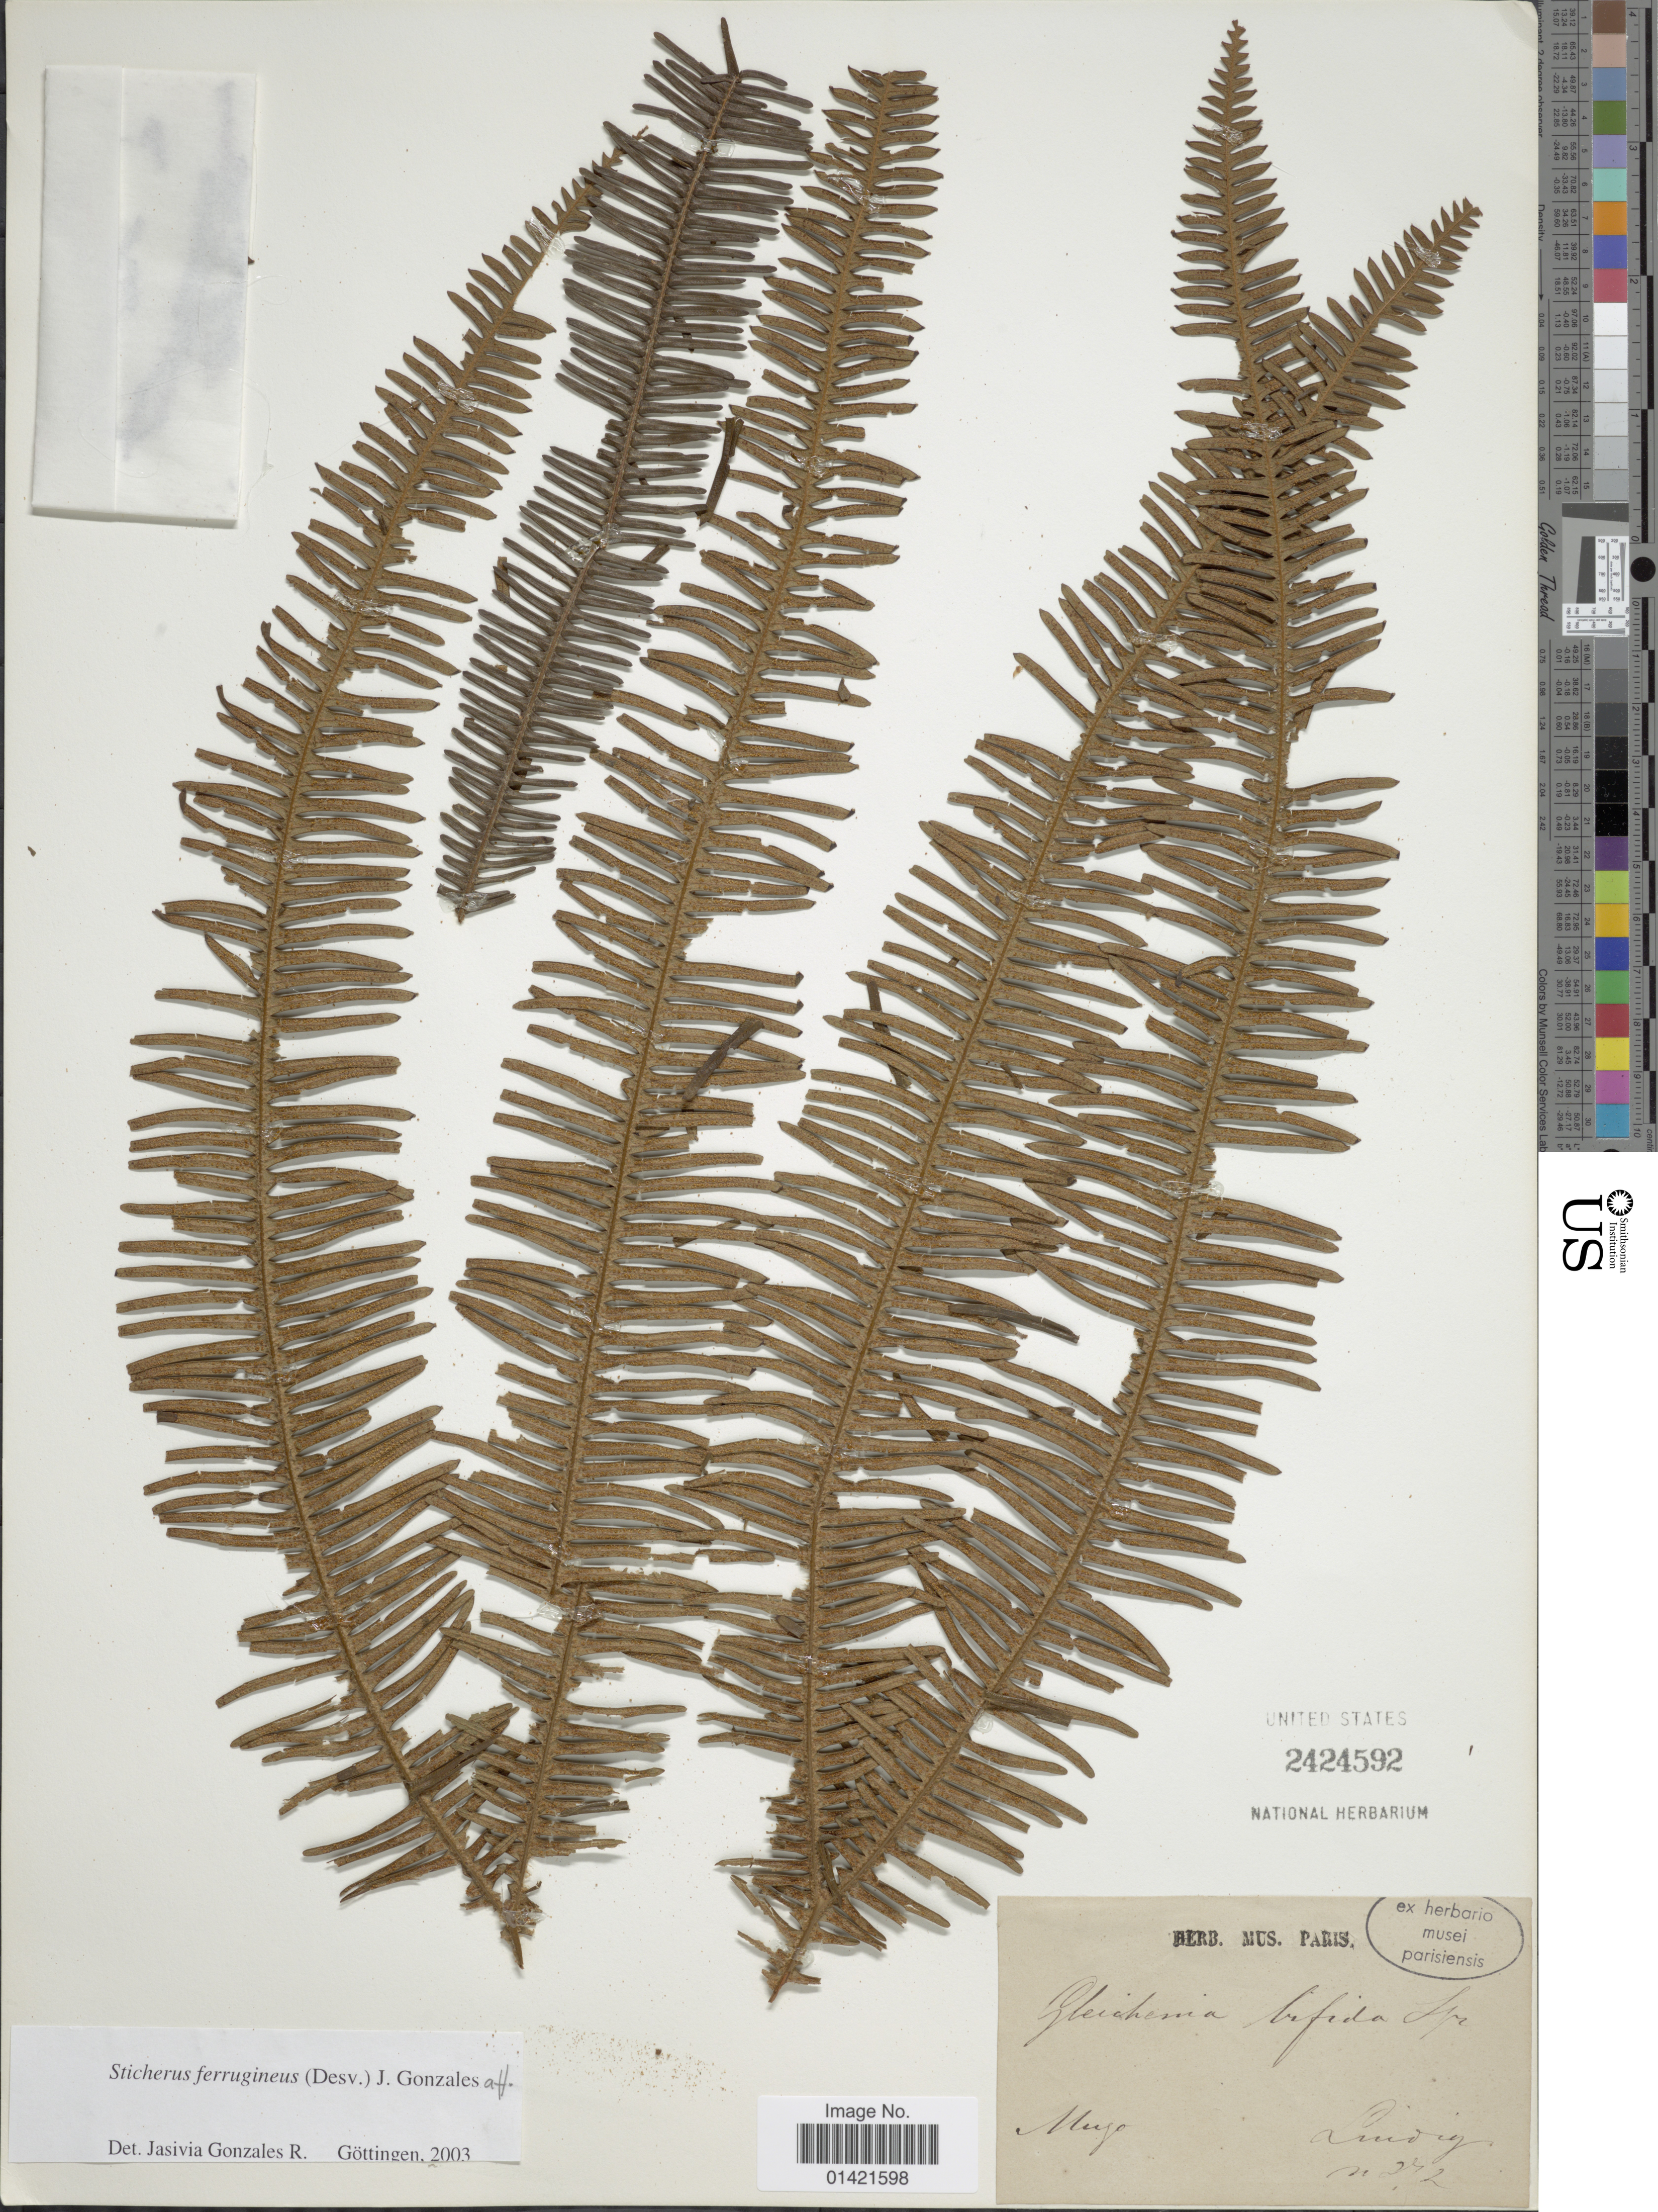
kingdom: Plantae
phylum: Tracheophyta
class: Polypodiopsida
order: Gleicheniales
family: Gleicheniaceae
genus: Sticherus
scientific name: Sticherus ferrugineus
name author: (Desv.) J. Gonzales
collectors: Ludwig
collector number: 272*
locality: Muzo. [interpreted]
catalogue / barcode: US 2424592